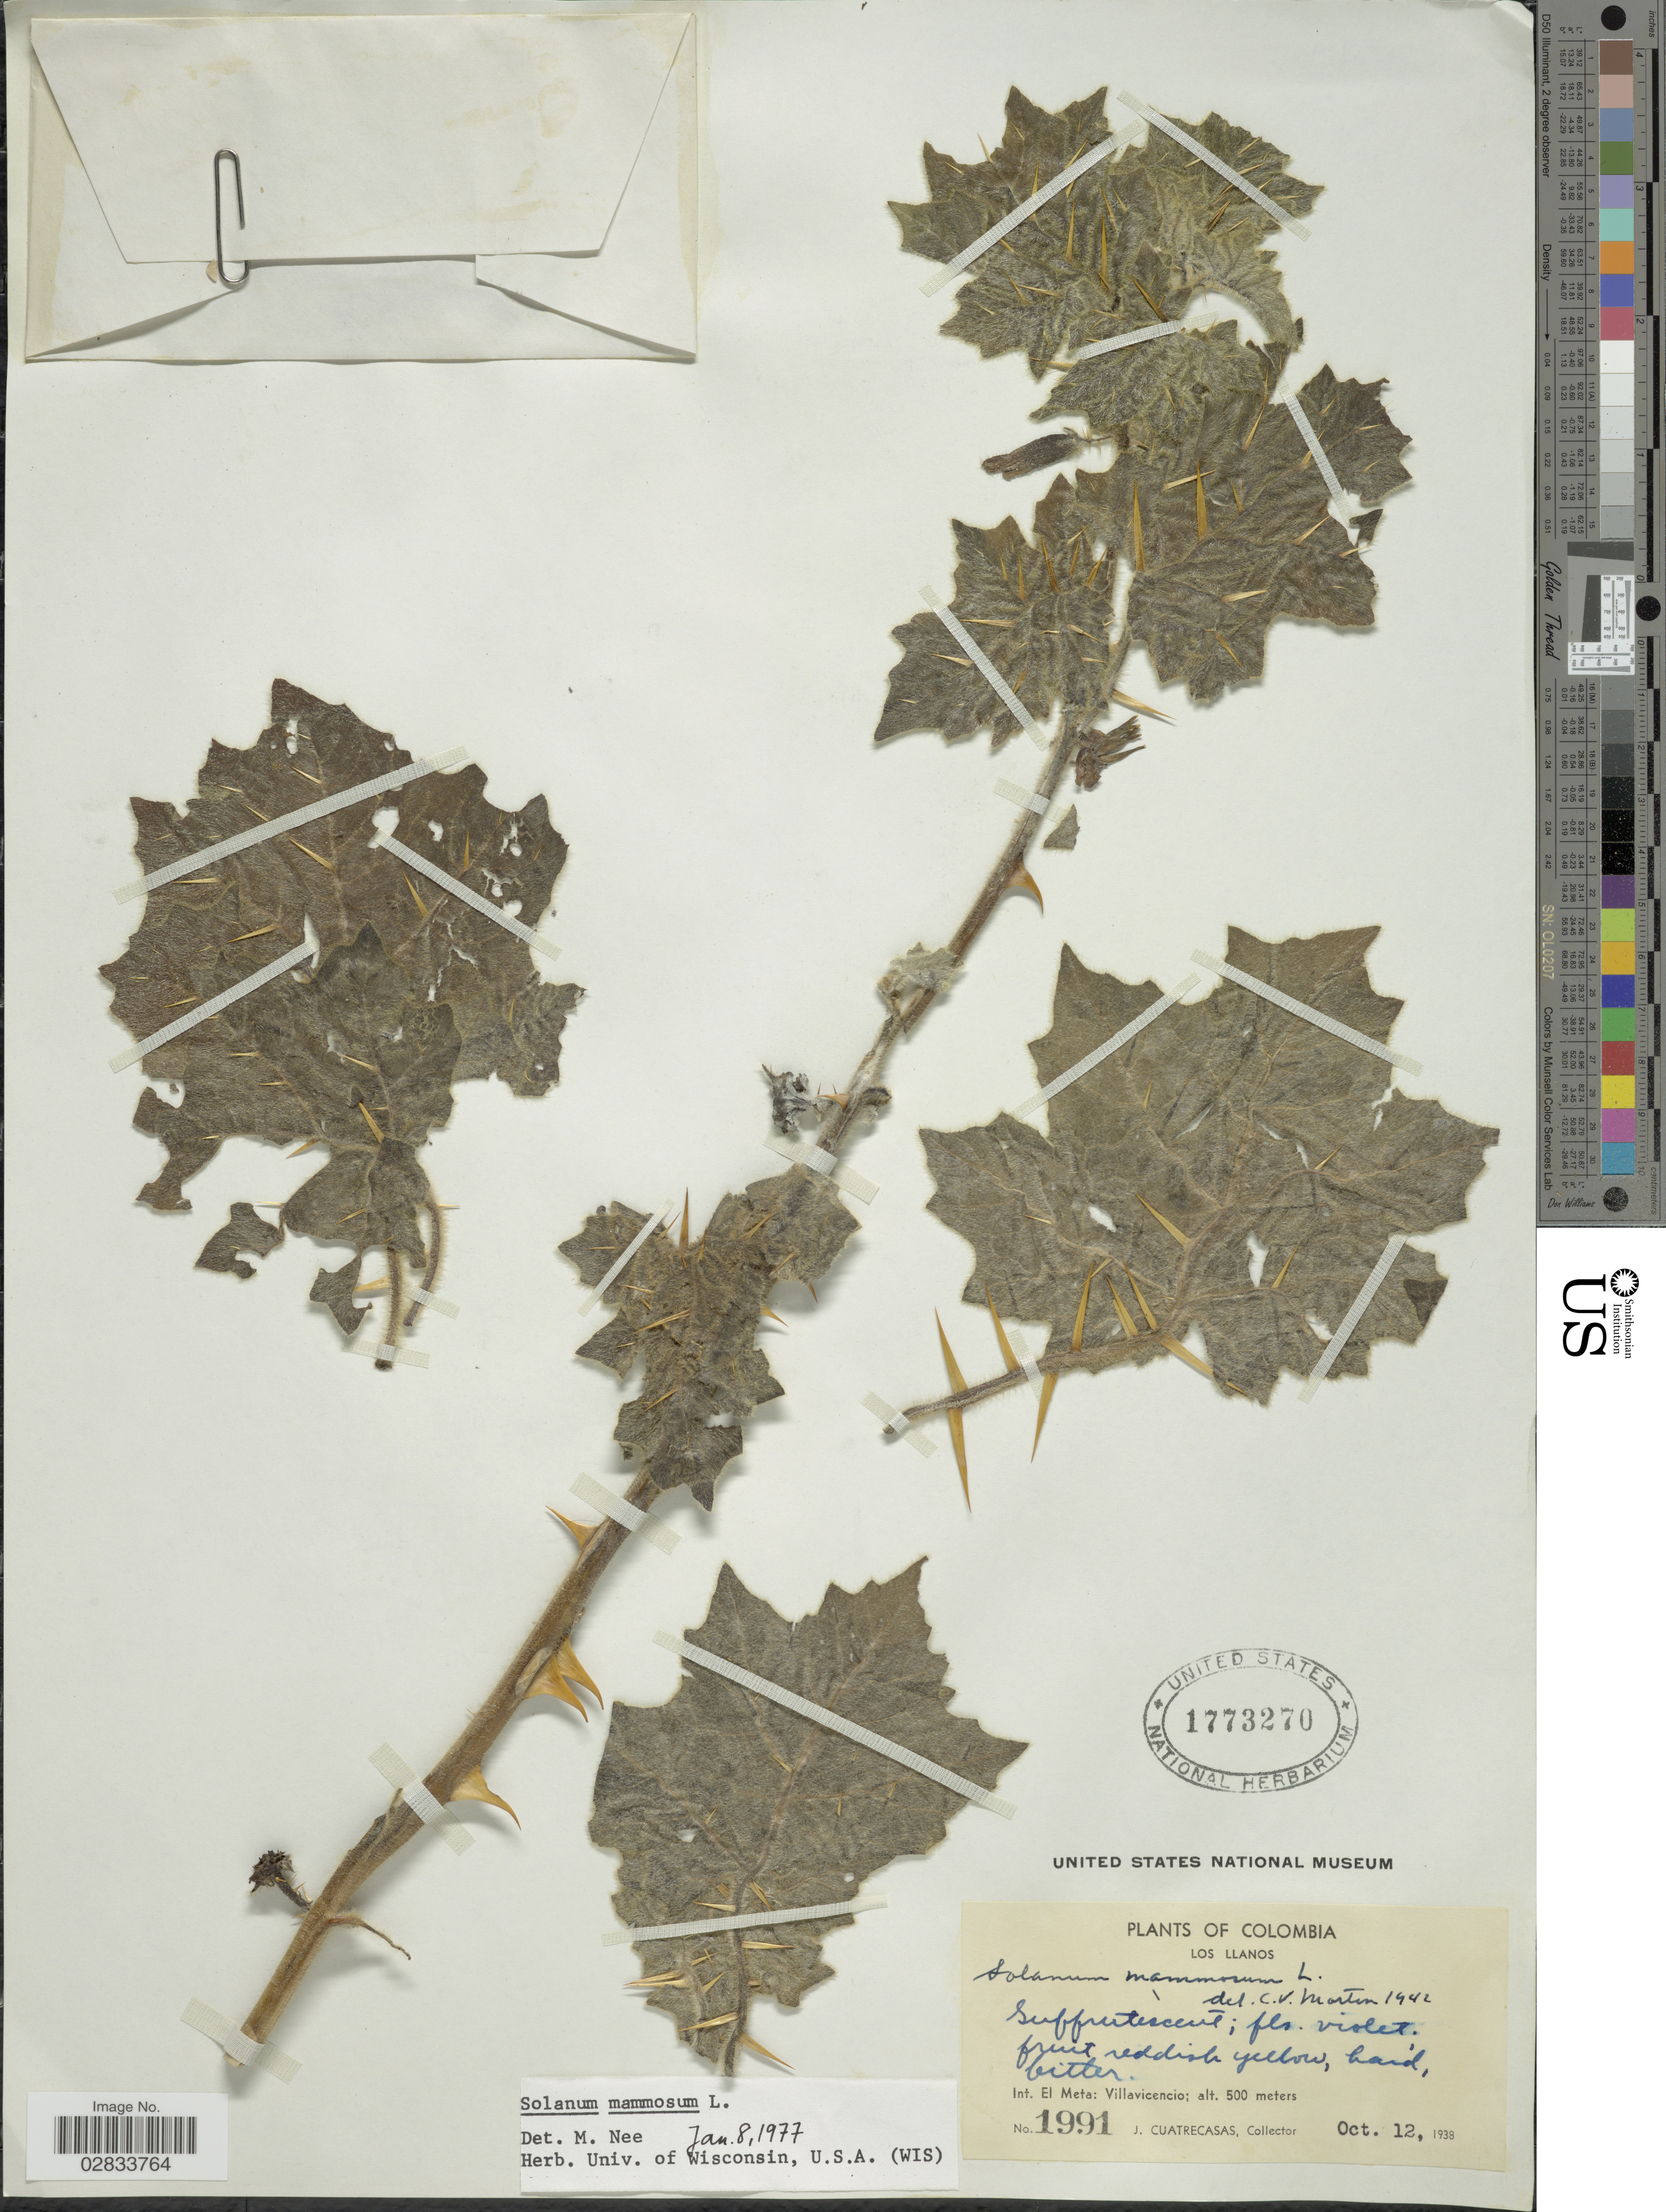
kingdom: Plantae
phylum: Tracheophyta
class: Magnoliopsida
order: Solanales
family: Solanaceae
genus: Solanum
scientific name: Solanum mammosum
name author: L.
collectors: J. Cuatrecasas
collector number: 1991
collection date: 1938-10-12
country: Colombia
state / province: Meta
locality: Los Llanos, Int. El Meta: Villavicencio.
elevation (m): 500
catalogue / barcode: US 1773270